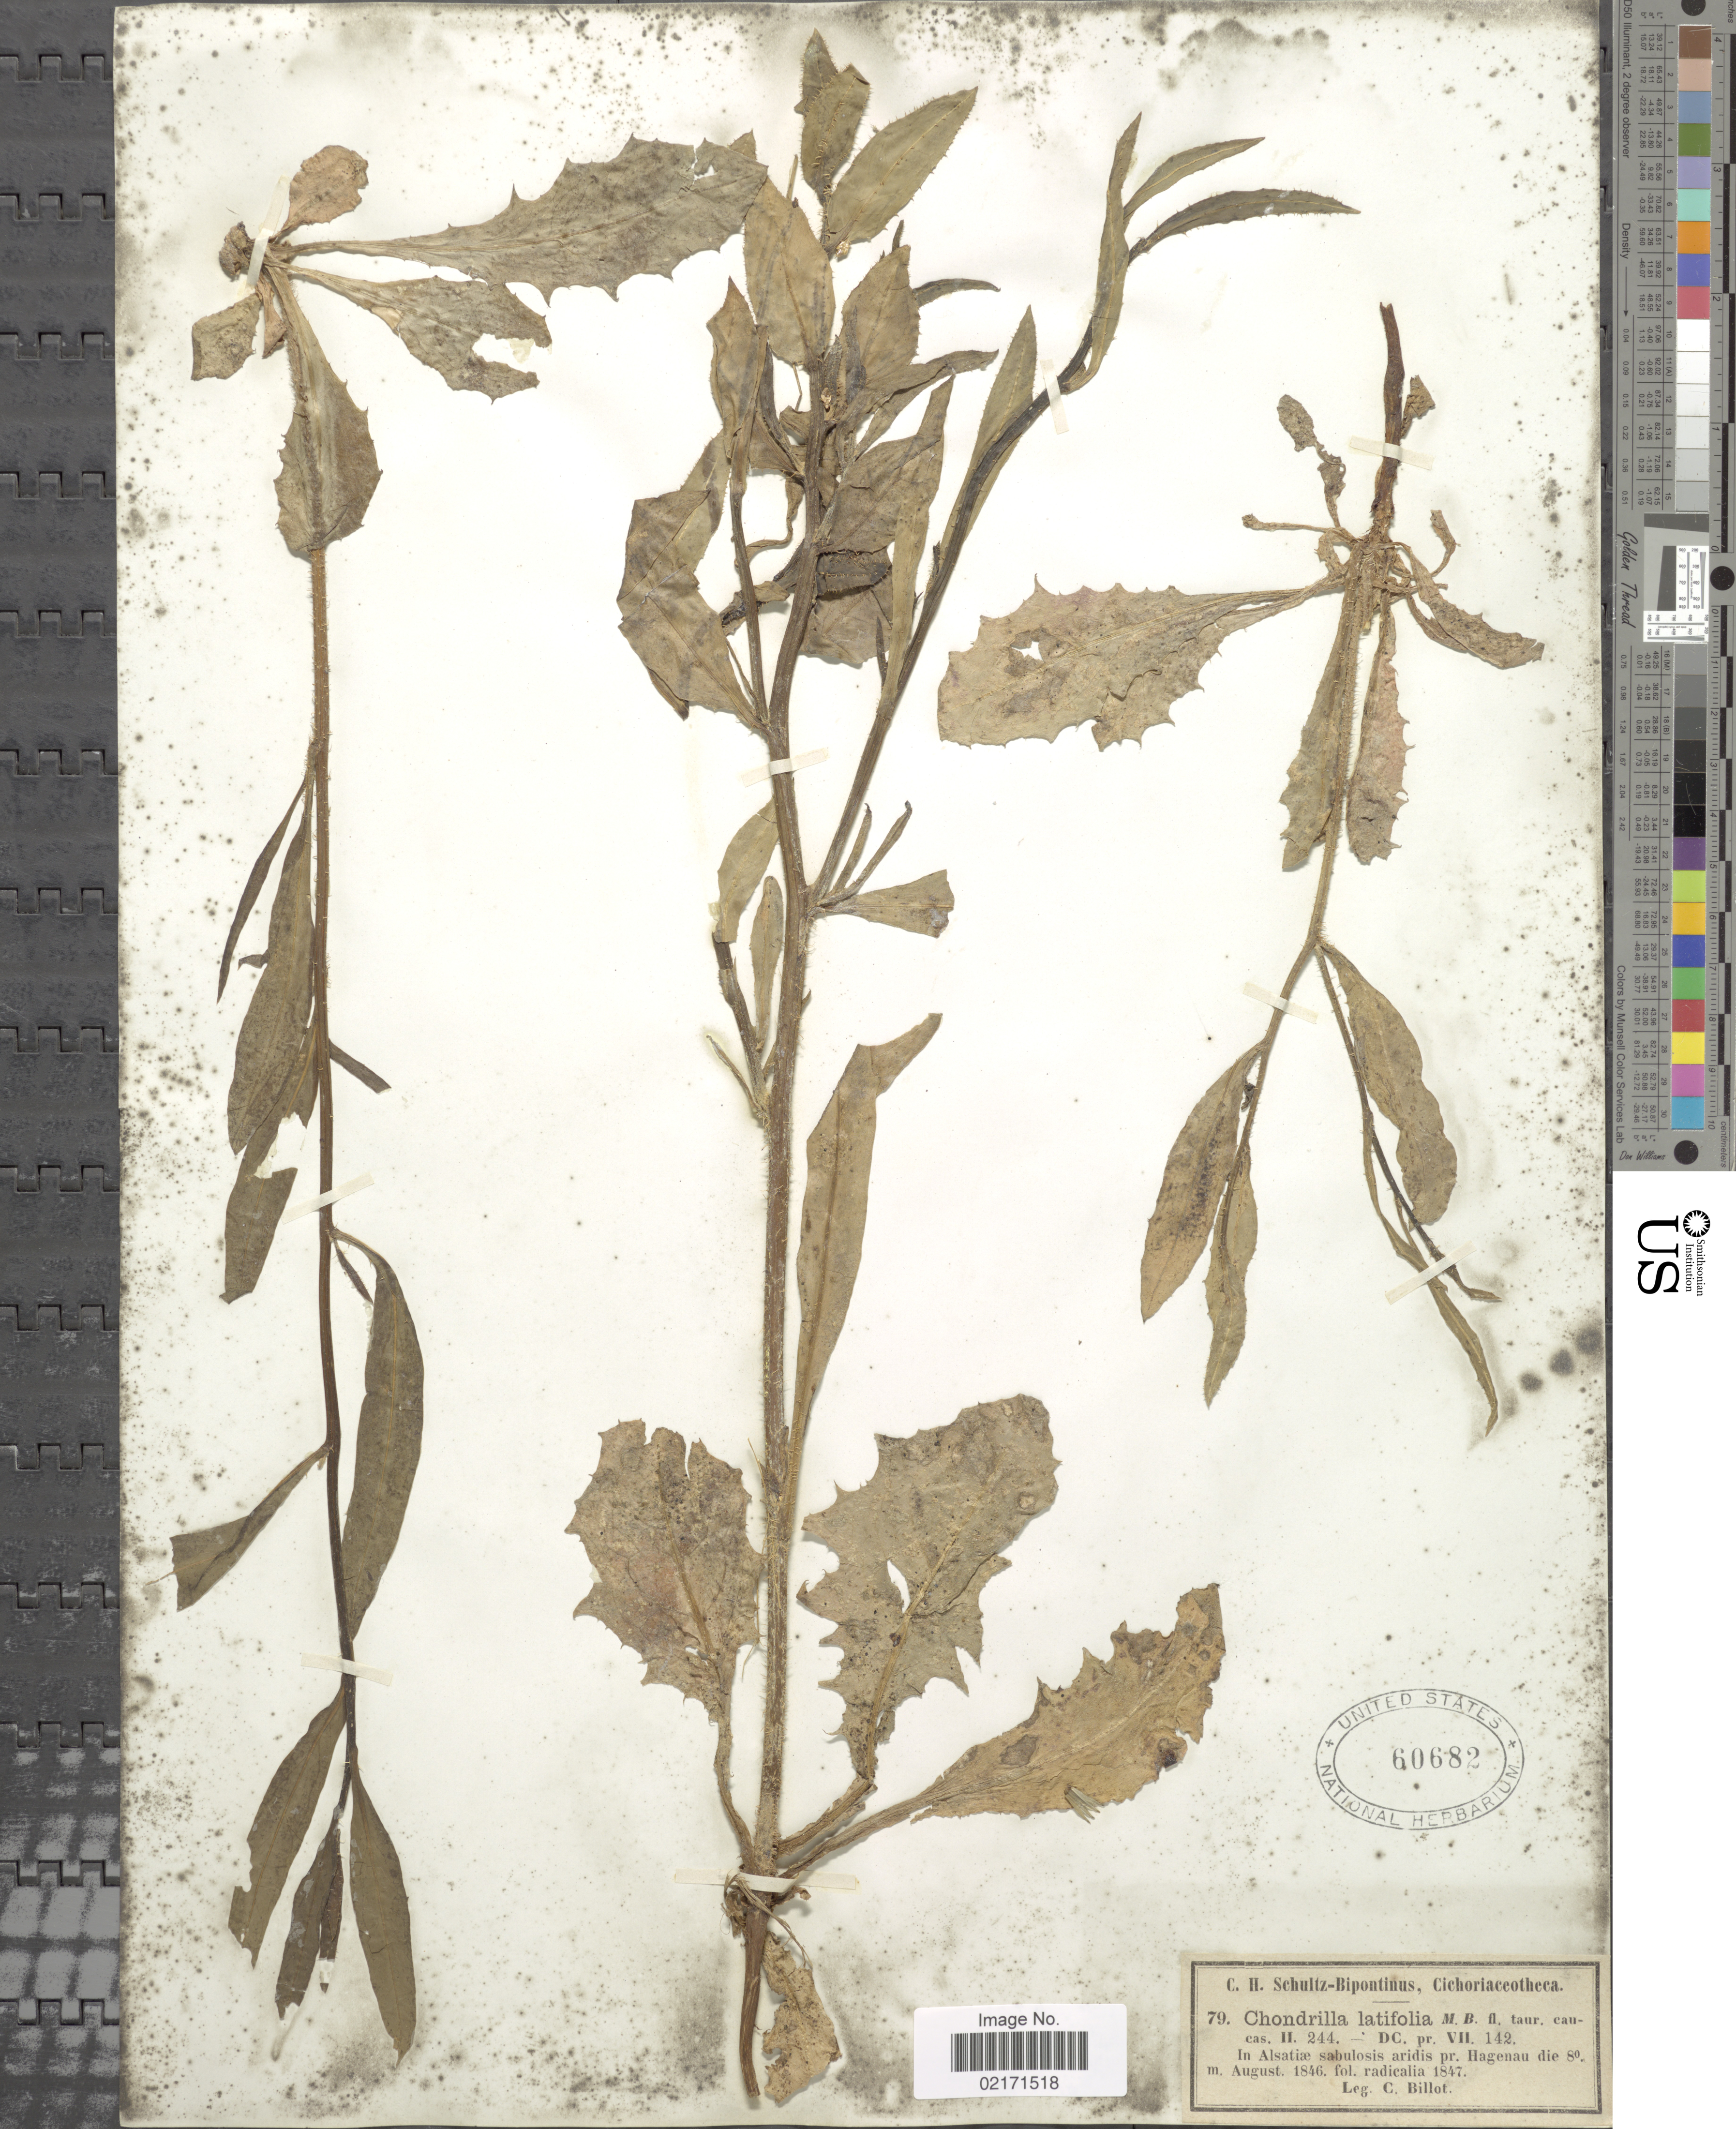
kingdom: Plantae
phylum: Tracheophyta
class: Magnoliopsida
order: Asterales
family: Asteraceae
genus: Chondrilla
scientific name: Chondrilla latifolia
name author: M. Bieb.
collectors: C. Billot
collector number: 79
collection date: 1846-08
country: France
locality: In Alsatiae sabulosis aridis pr. Hagenau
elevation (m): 80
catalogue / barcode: US 60682